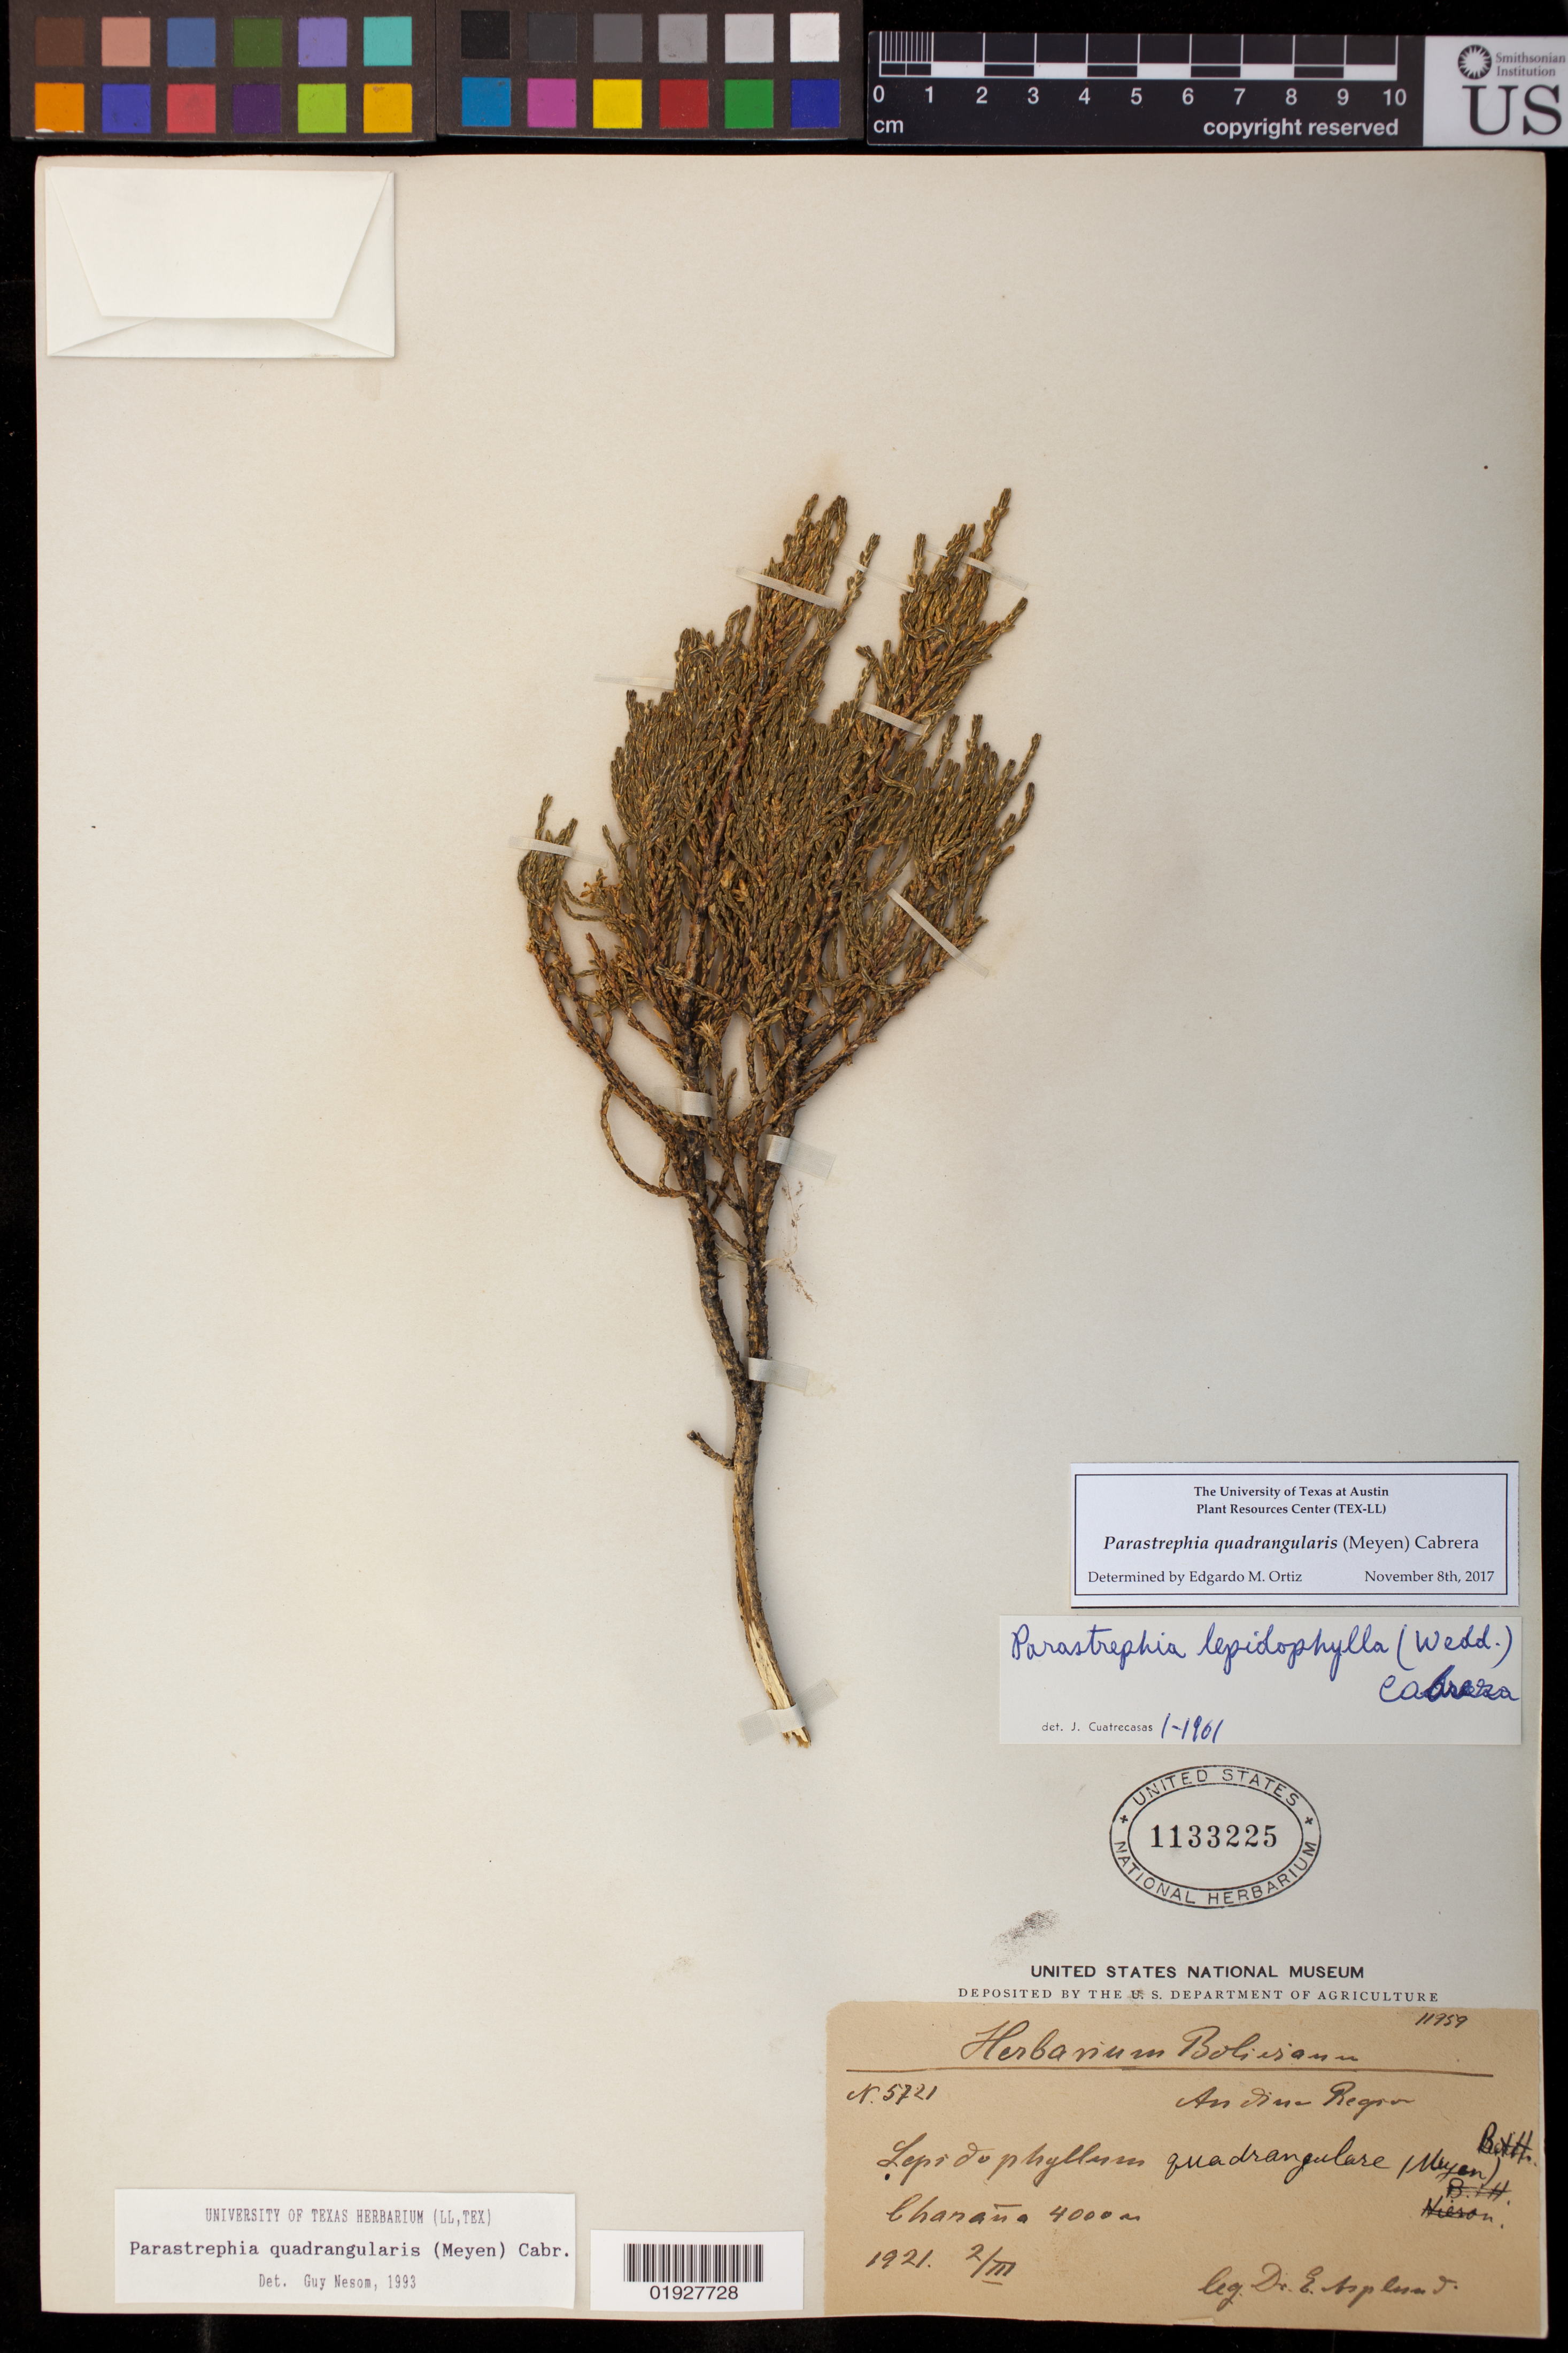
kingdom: Plantae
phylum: Tracheophyta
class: Magnoliopsida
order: Asterales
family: Asteraceae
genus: Parastrephia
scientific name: Parastrephia quadrangularis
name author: (Meyen) Cabrera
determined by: Ortiz, E. M.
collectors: E. Asplund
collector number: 5721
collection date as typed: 2 Mar 1921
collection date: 1921-03-02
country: Bolivia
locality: Charana.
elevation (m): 4000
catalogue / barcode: US 1133225